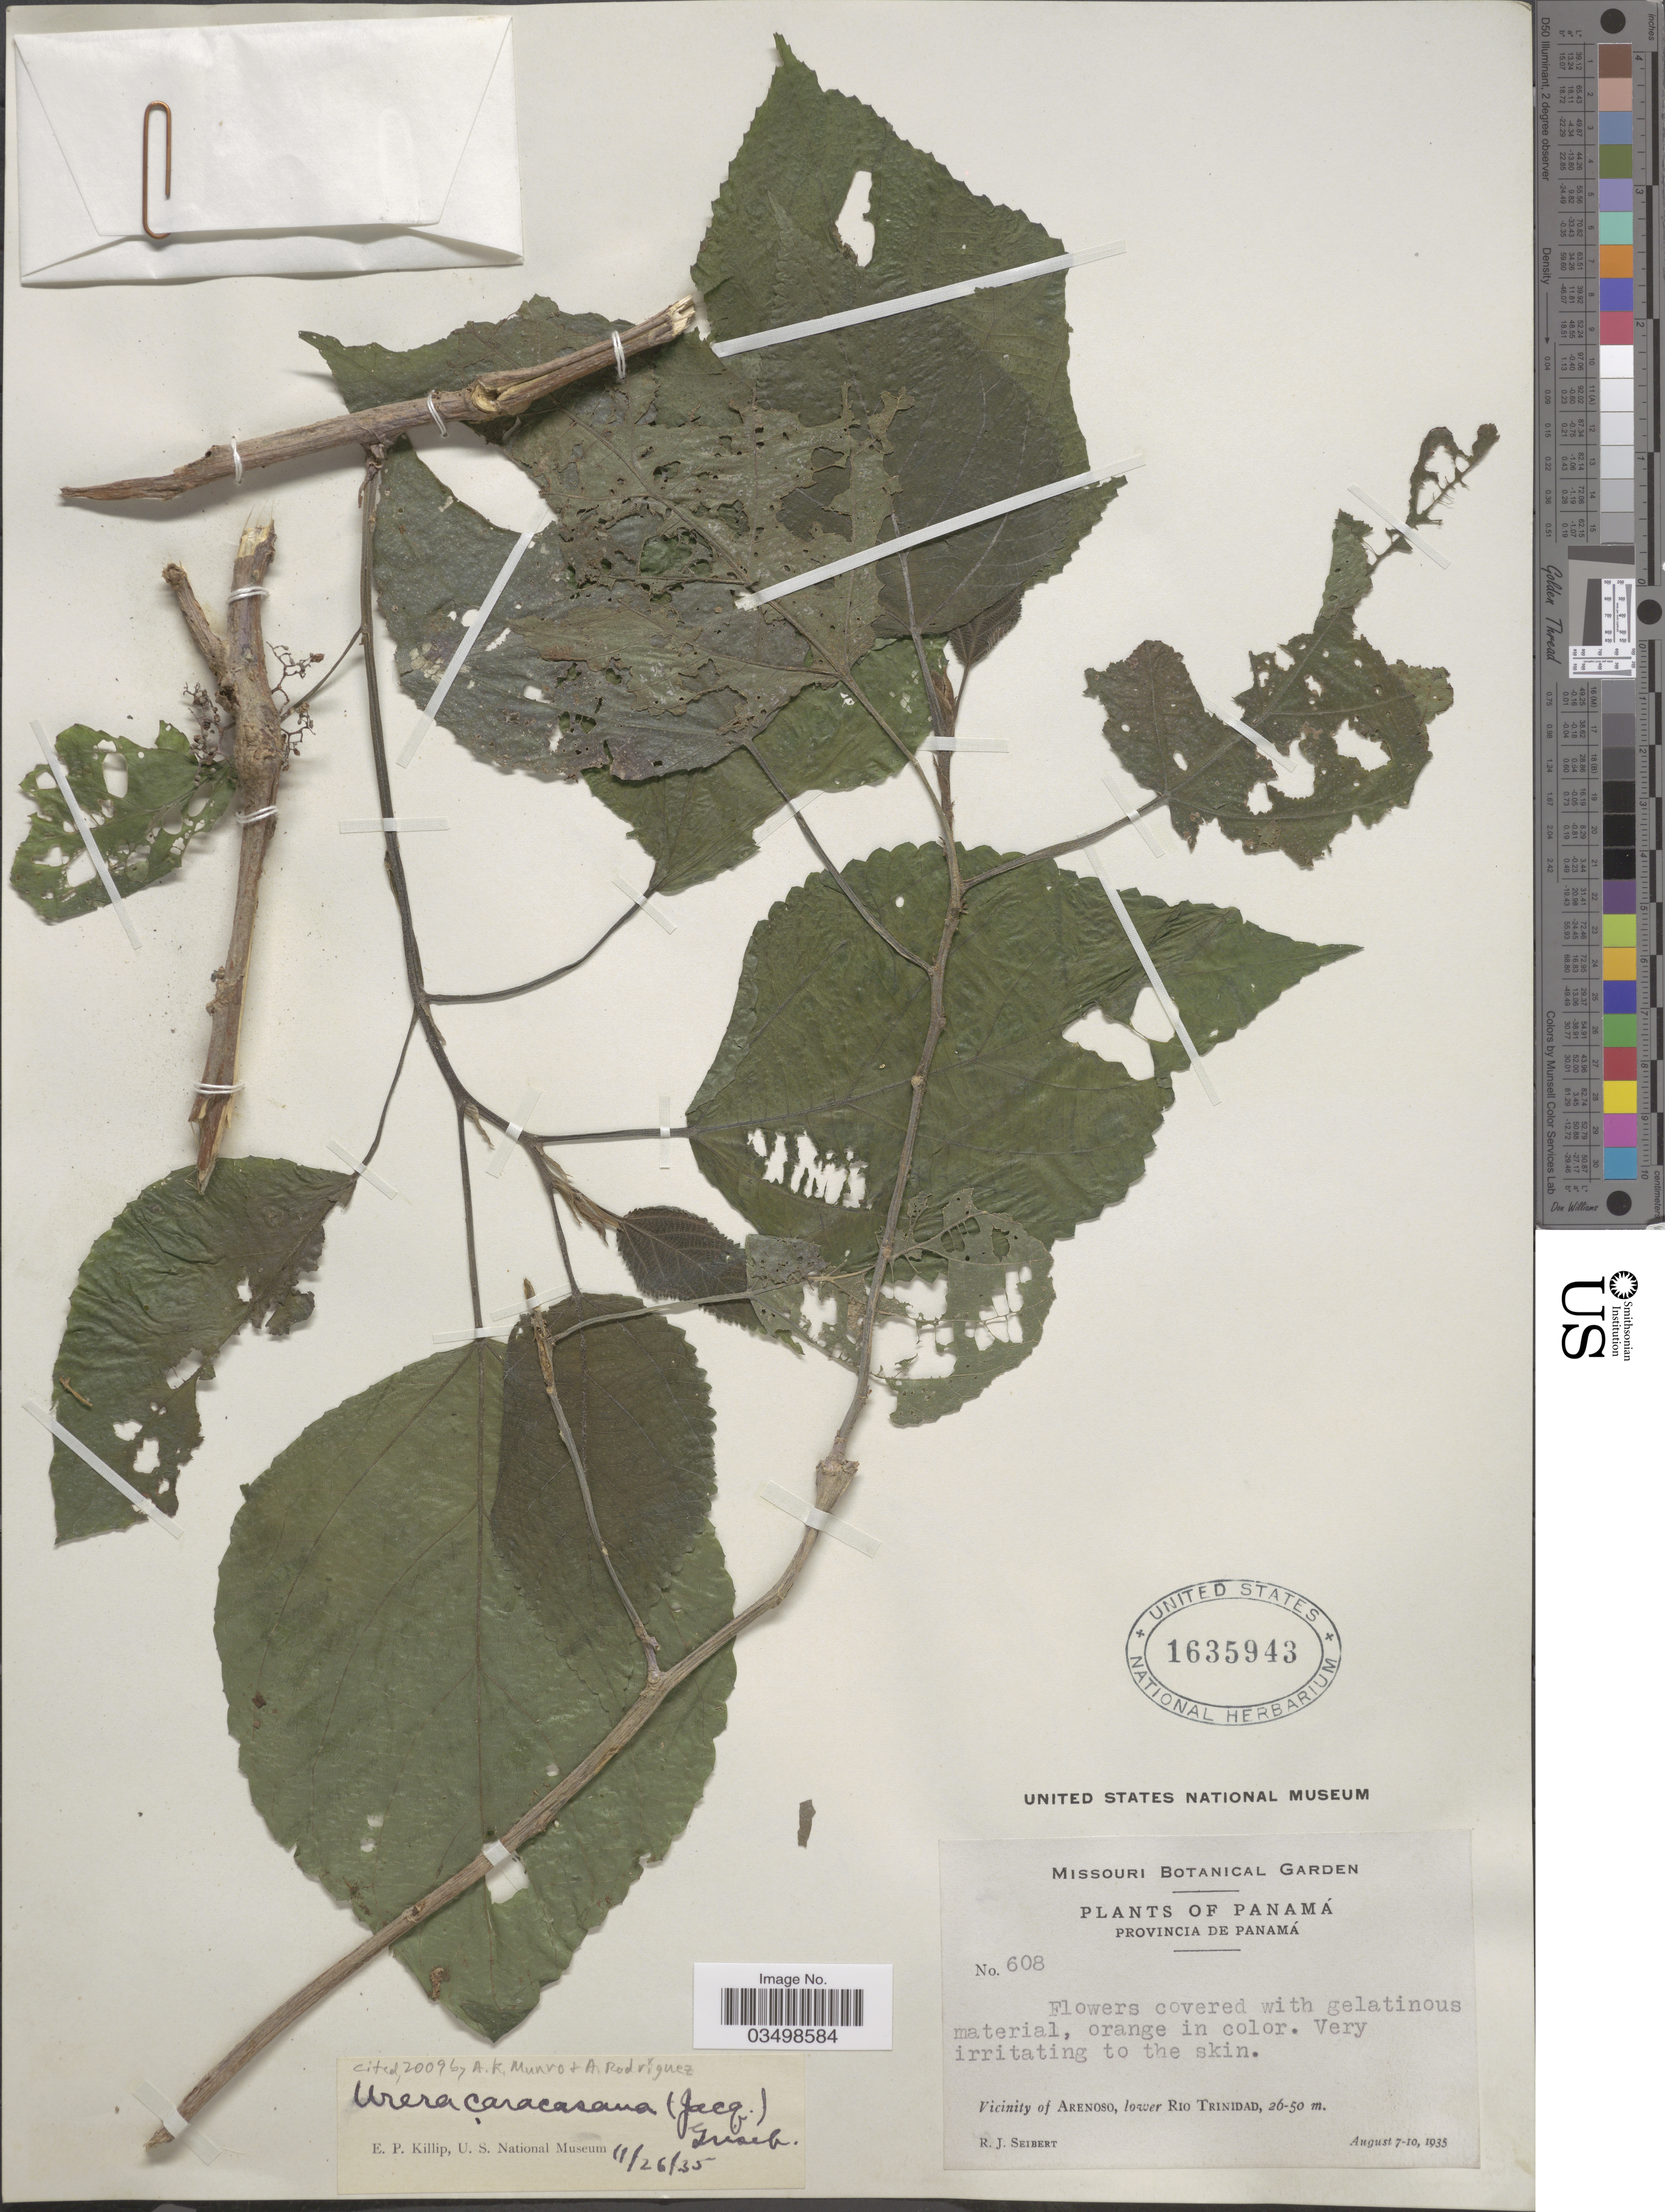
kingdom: Plantae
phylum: Tracheophyta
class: Magnoliopsida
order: Rosales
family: Urticaceae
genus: Urera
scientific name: Urera caracasana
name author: (Jacq.) Gaudich. ex Griseb.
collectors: R. J. Seibert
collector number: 608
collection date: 1935-08-07/1935-08-10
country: Panama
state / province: Panamá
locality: Vicinity of Arenoso, lower Rio Trinidad.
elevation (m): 26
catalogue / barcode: US 1635943